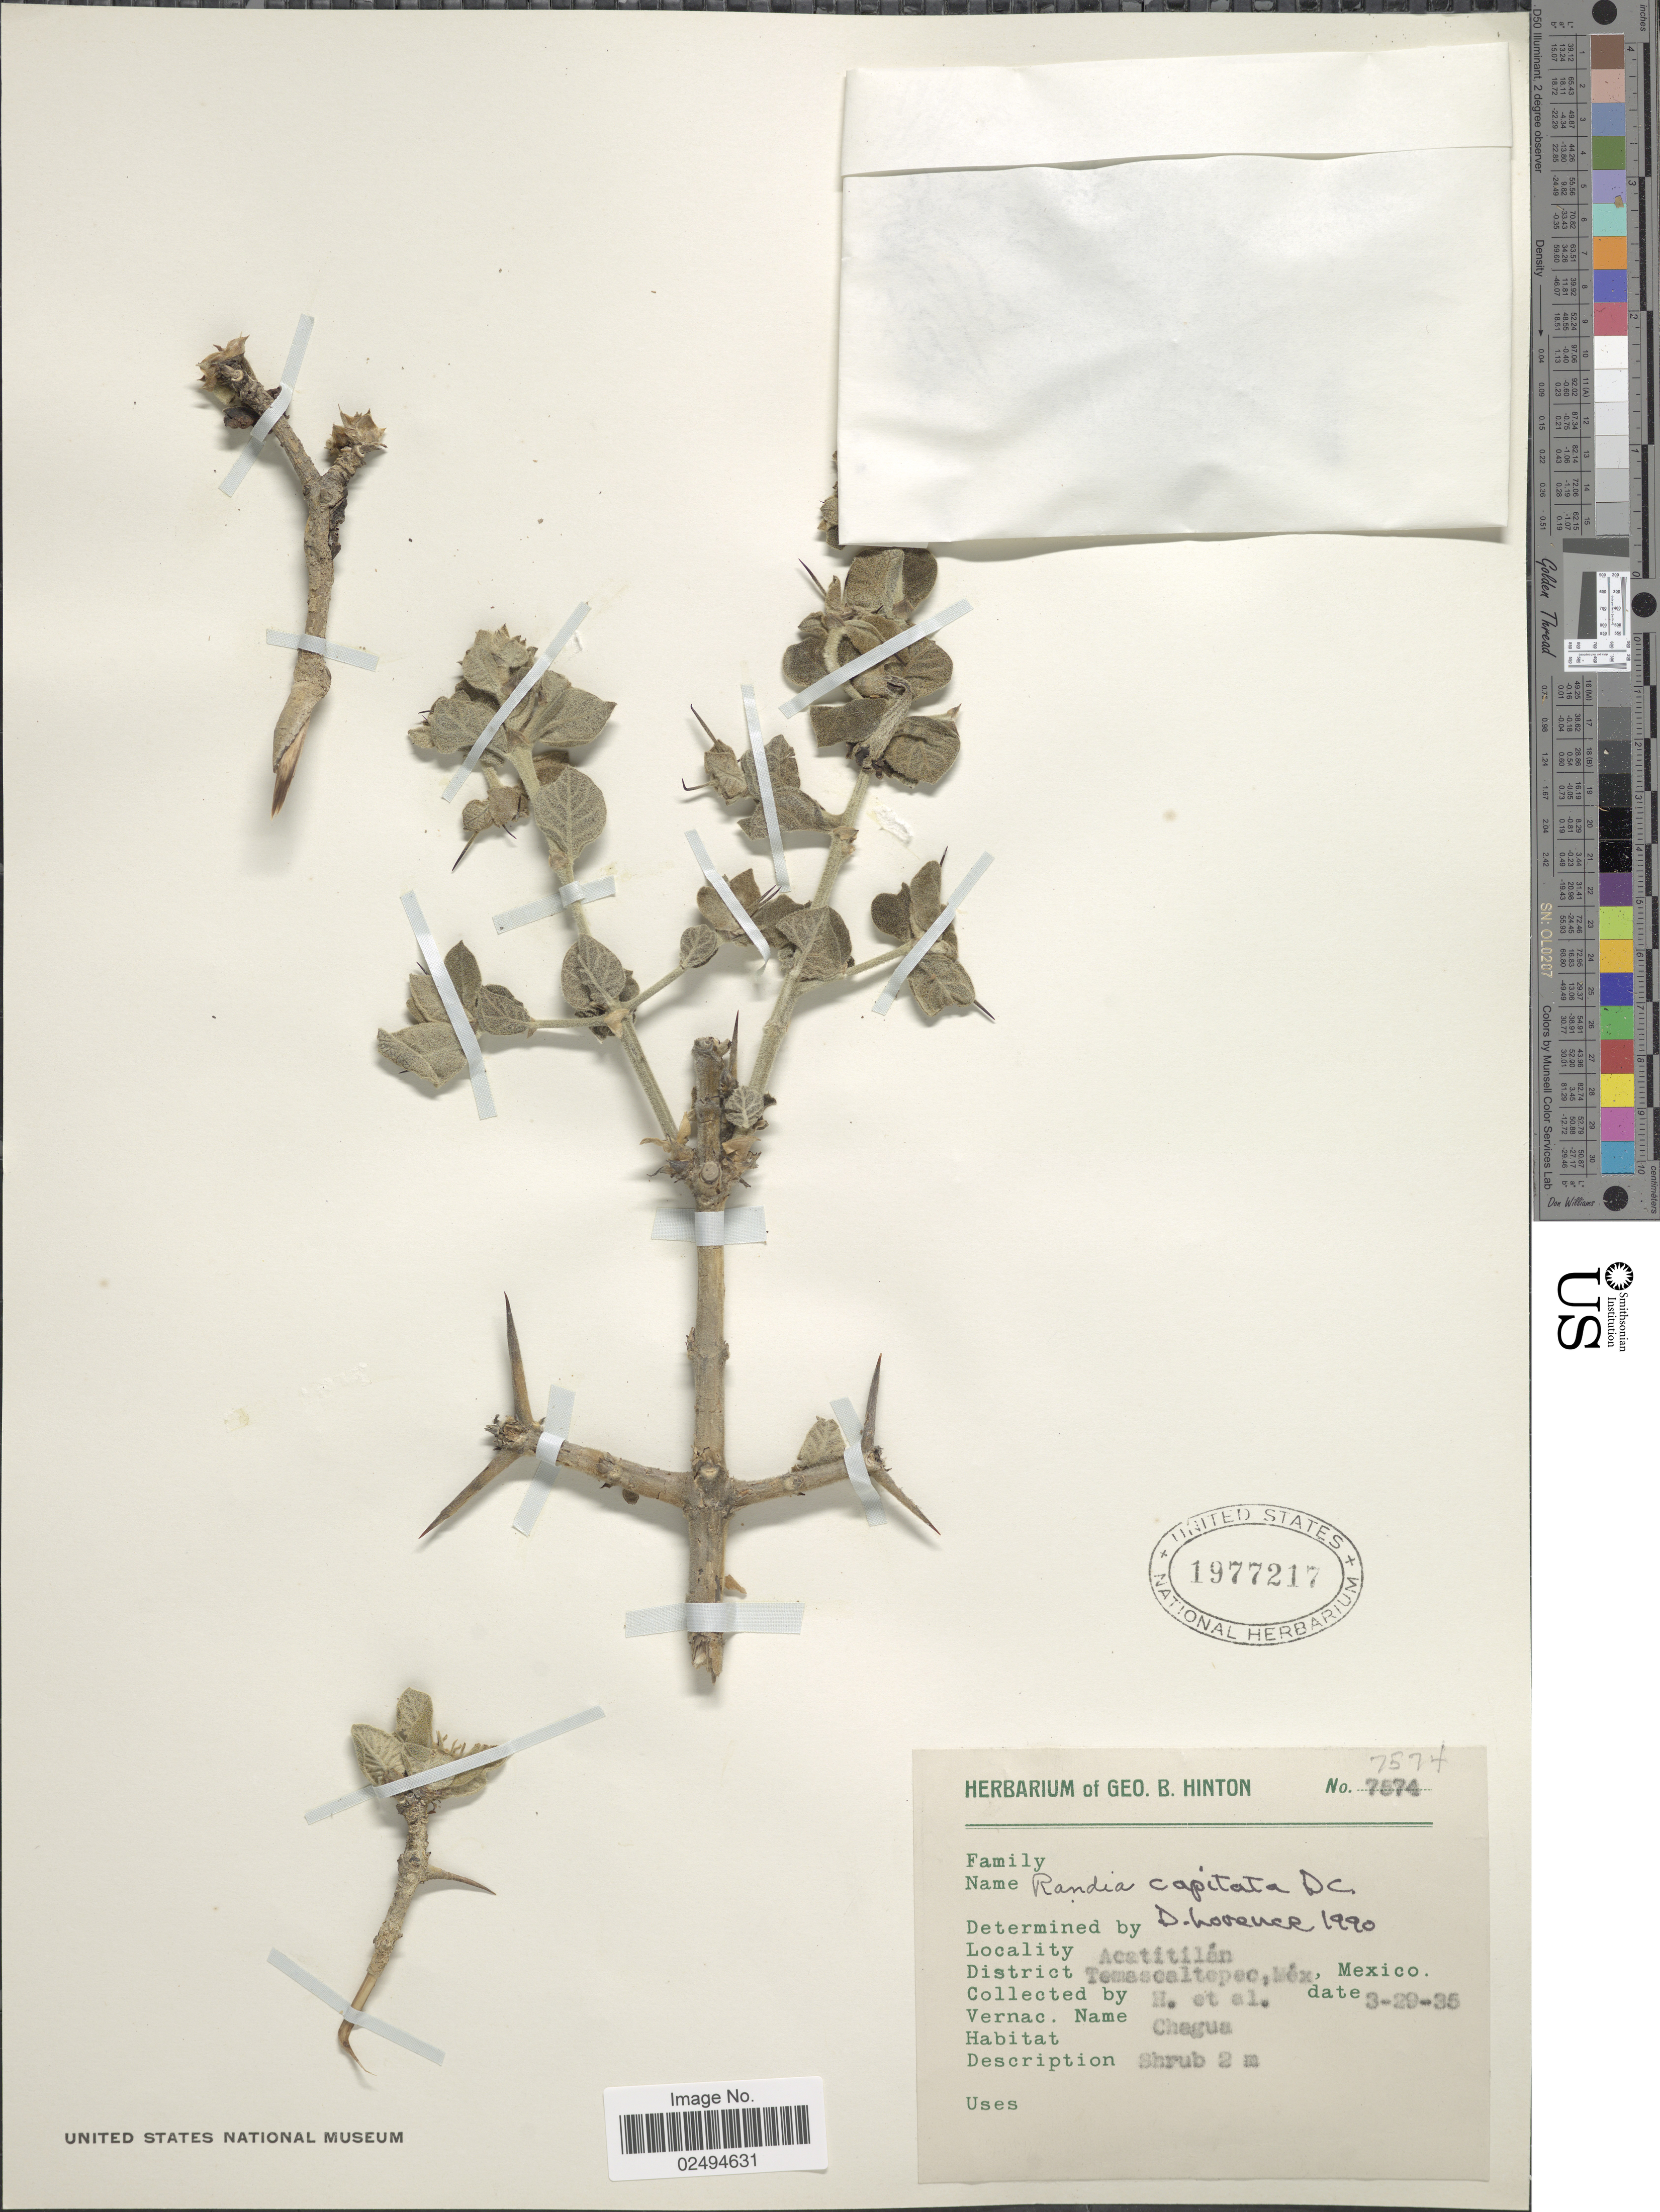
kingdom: Plantae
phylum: Tracheophyta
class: Magnoliopsida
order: Gentianales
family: Rubiaceae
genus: Randia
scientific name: Randia capitata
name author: DC.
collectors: G. B. Hinton & et al.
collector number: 7574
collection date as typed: Transcribed d/m/y: 29/3/35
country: Mexico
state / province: México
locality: Acatitilan. District Temascaltepec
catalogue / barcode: US 1977217